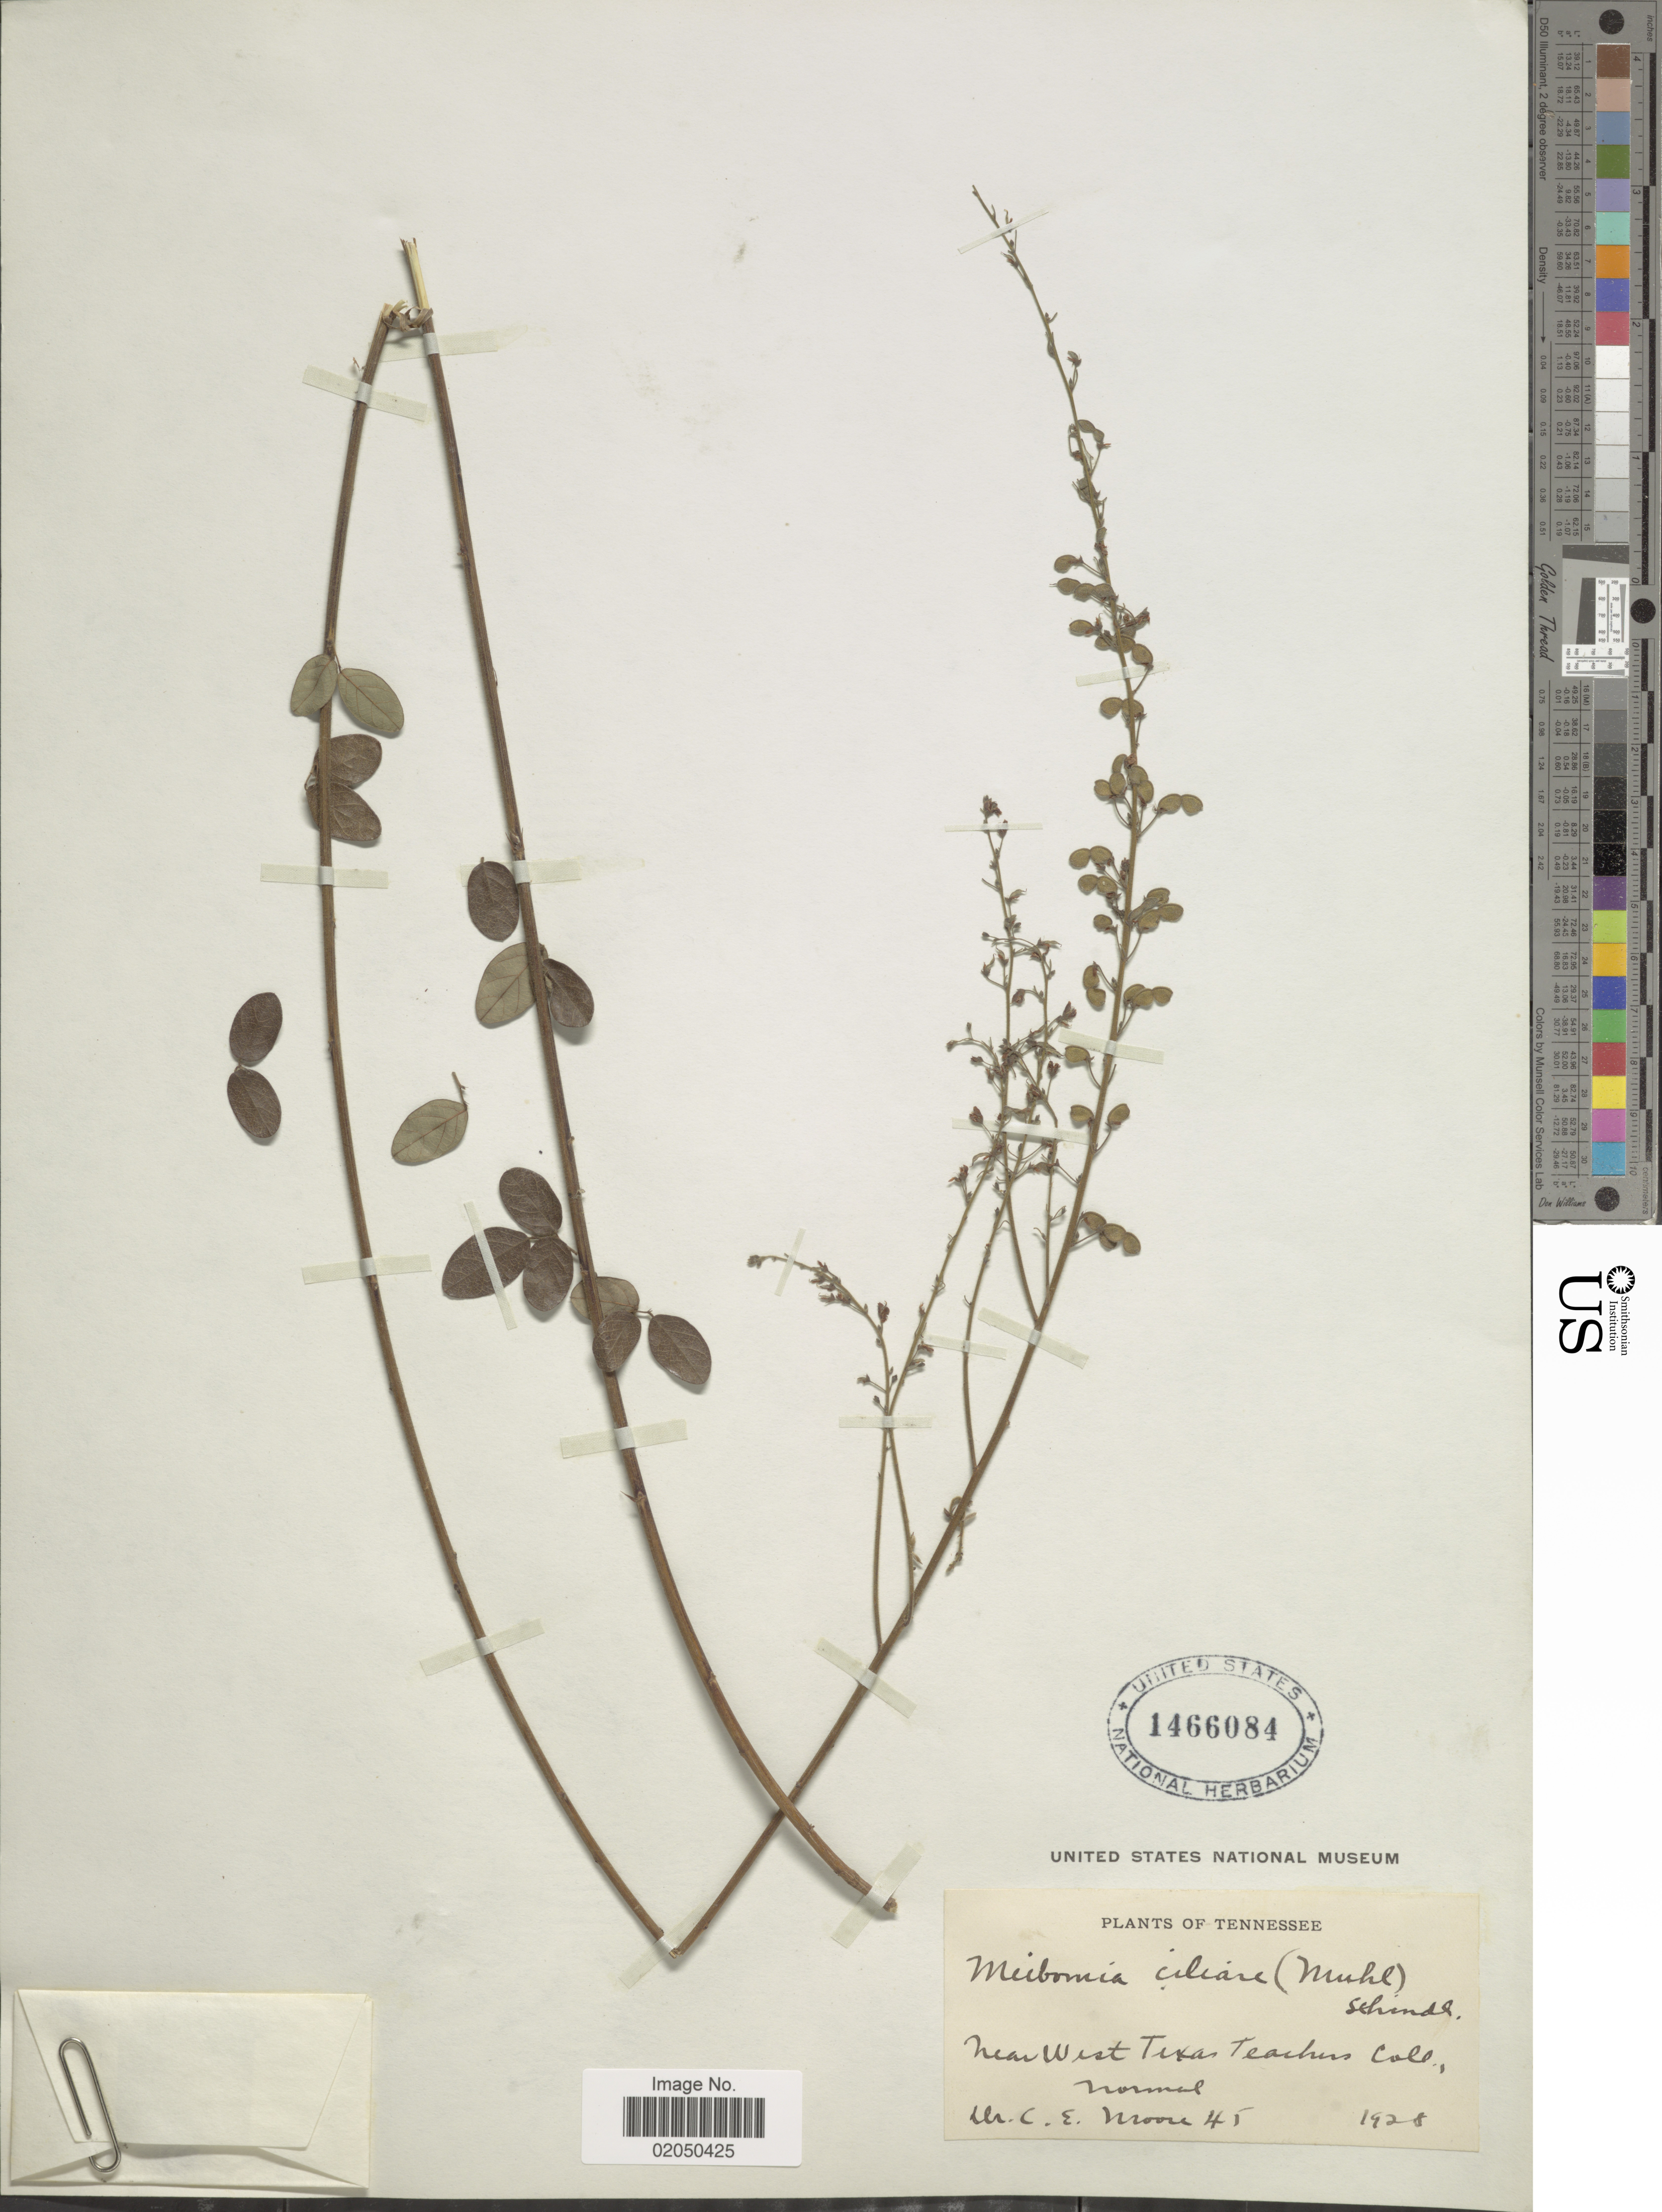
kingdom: Plantae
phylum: Tracheophyta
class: Magnoliopsida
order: Fabales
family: Fabaceae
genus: Desmodium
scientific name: Desmodium ciliare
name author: (Muhl. ex Willd.) DC.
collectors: C. Moore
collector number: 45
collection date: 1928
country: United States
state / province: Tennessee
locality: Near West Texas Teachers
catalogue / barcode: US 1466084